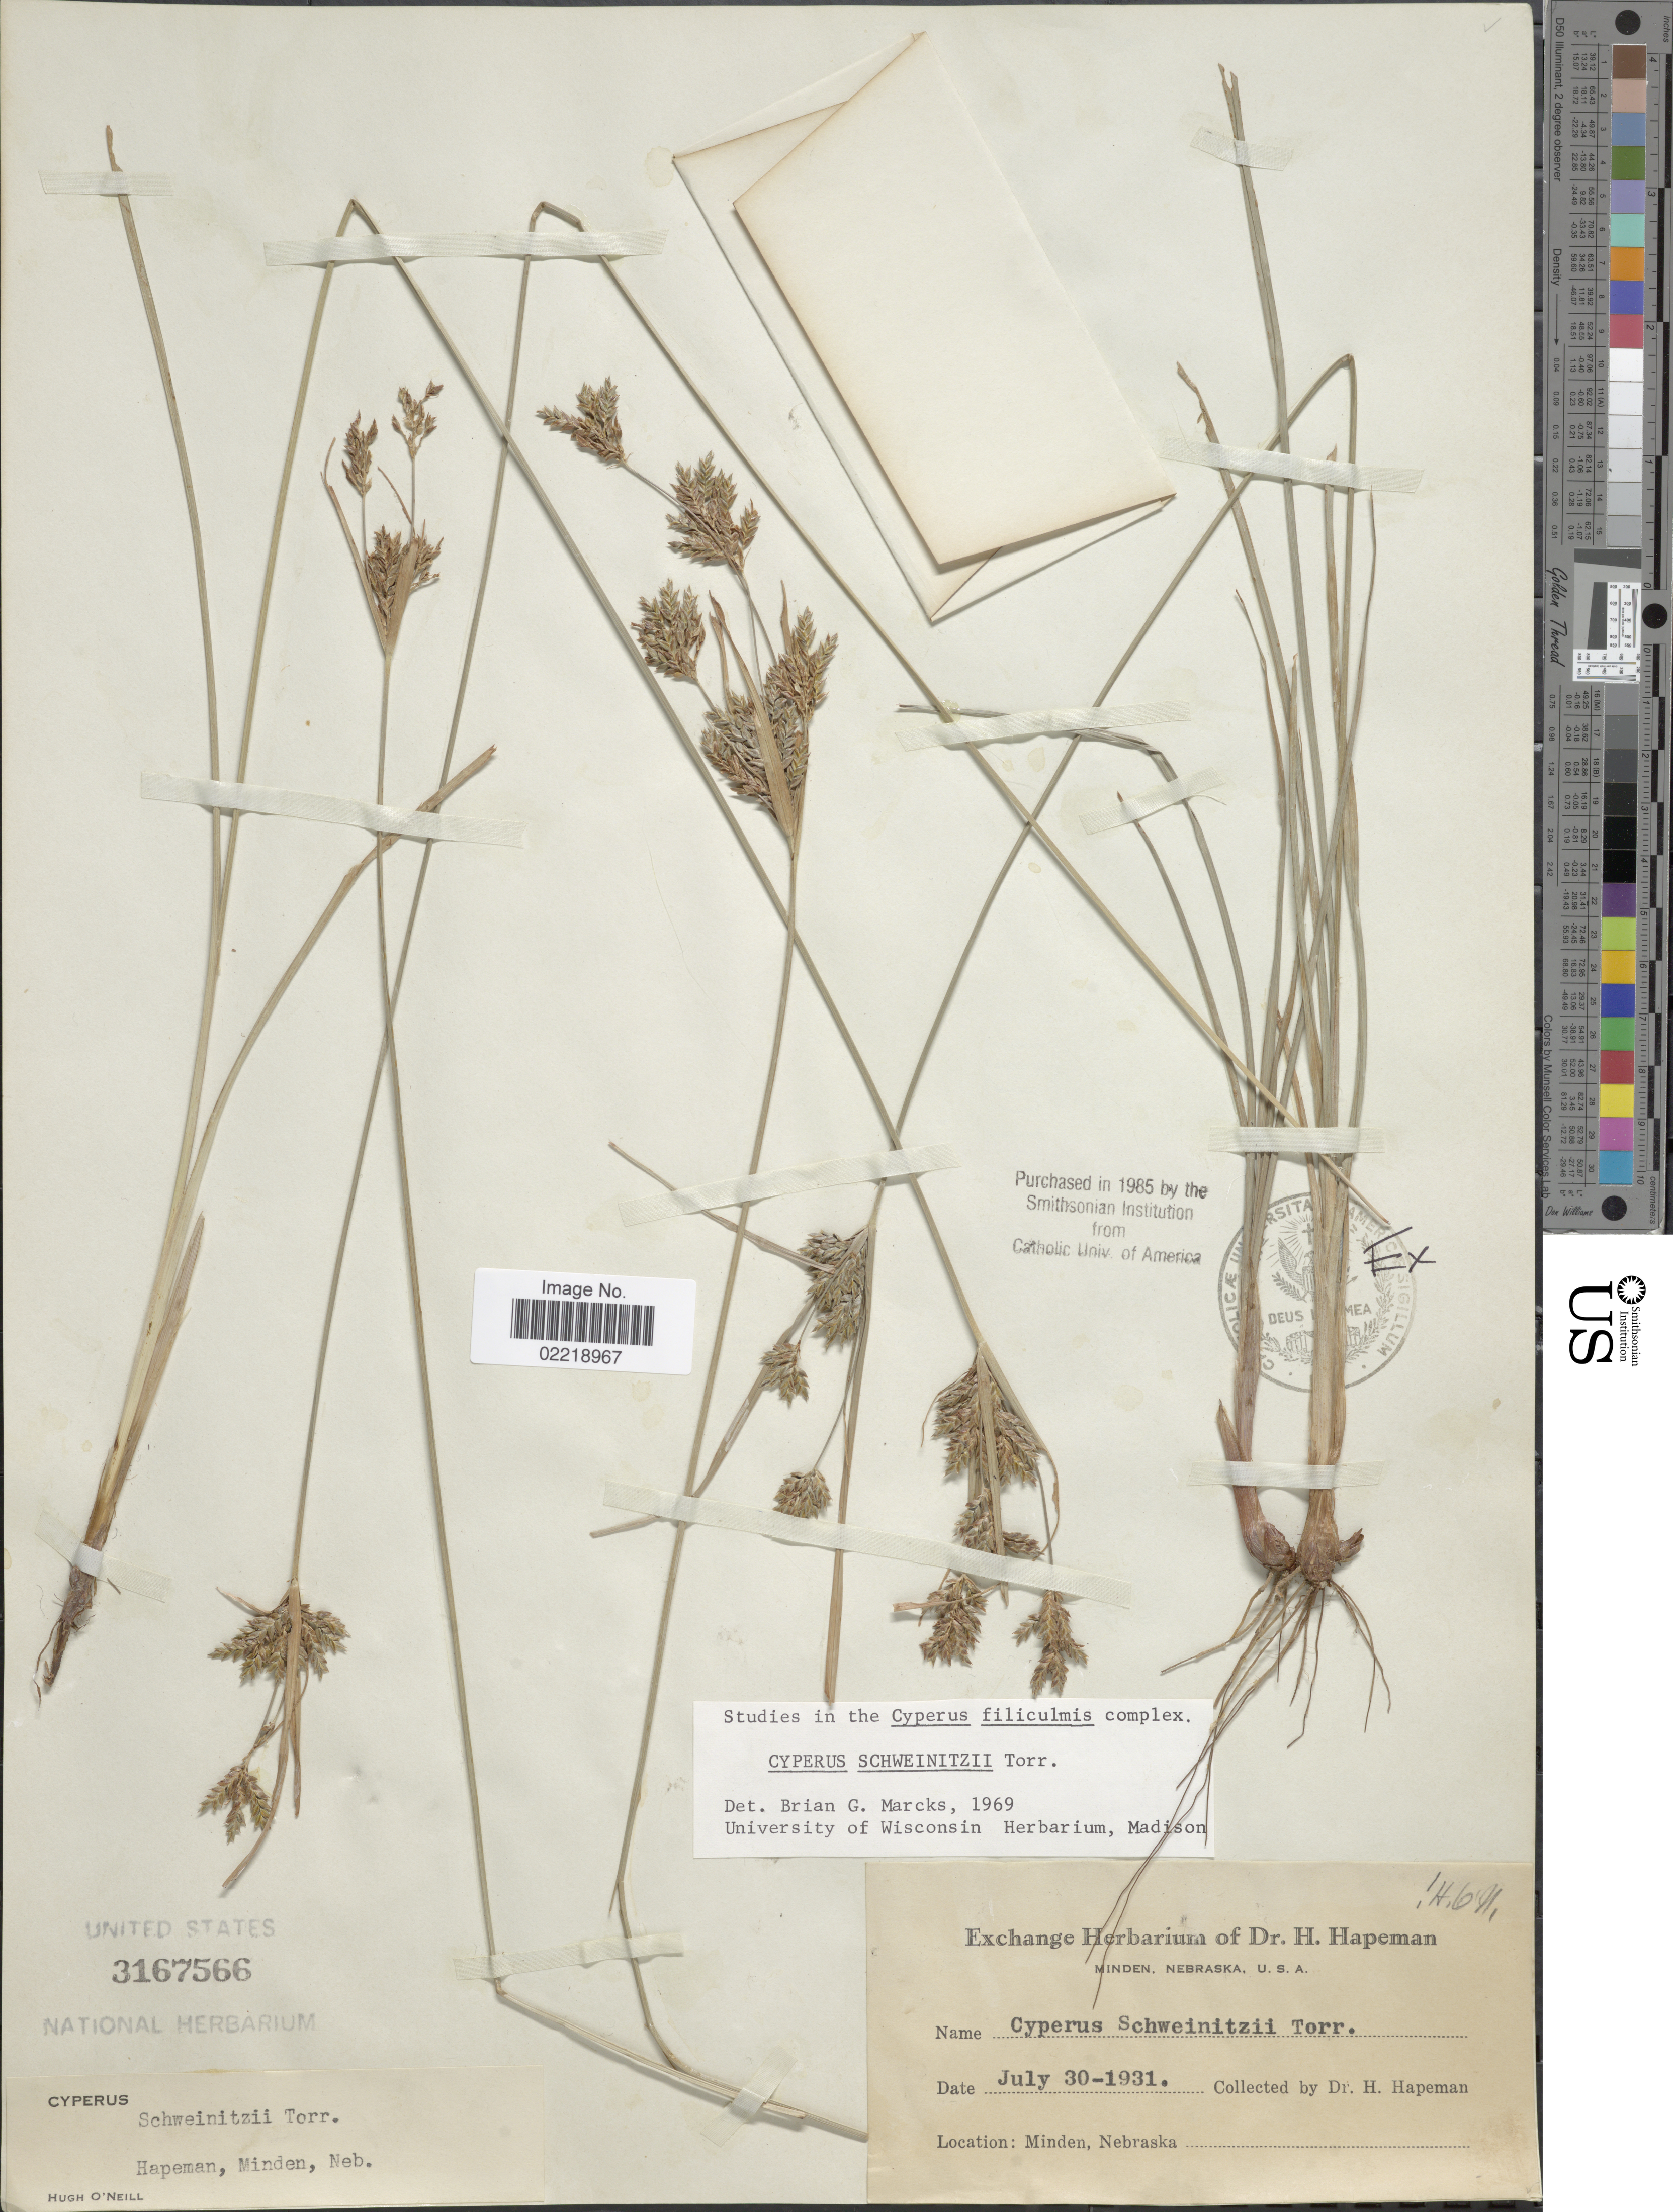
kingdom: Plantae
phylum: Tracheophyta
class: Liliopsida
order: Poales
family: Cyperaceae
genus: Cyperus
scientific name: Cyperus schweinitzii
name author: Torr.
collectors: H. Hapeman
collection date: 1931-07-30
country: United States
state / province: Nebraska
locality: Minden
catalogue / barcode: US 3167566